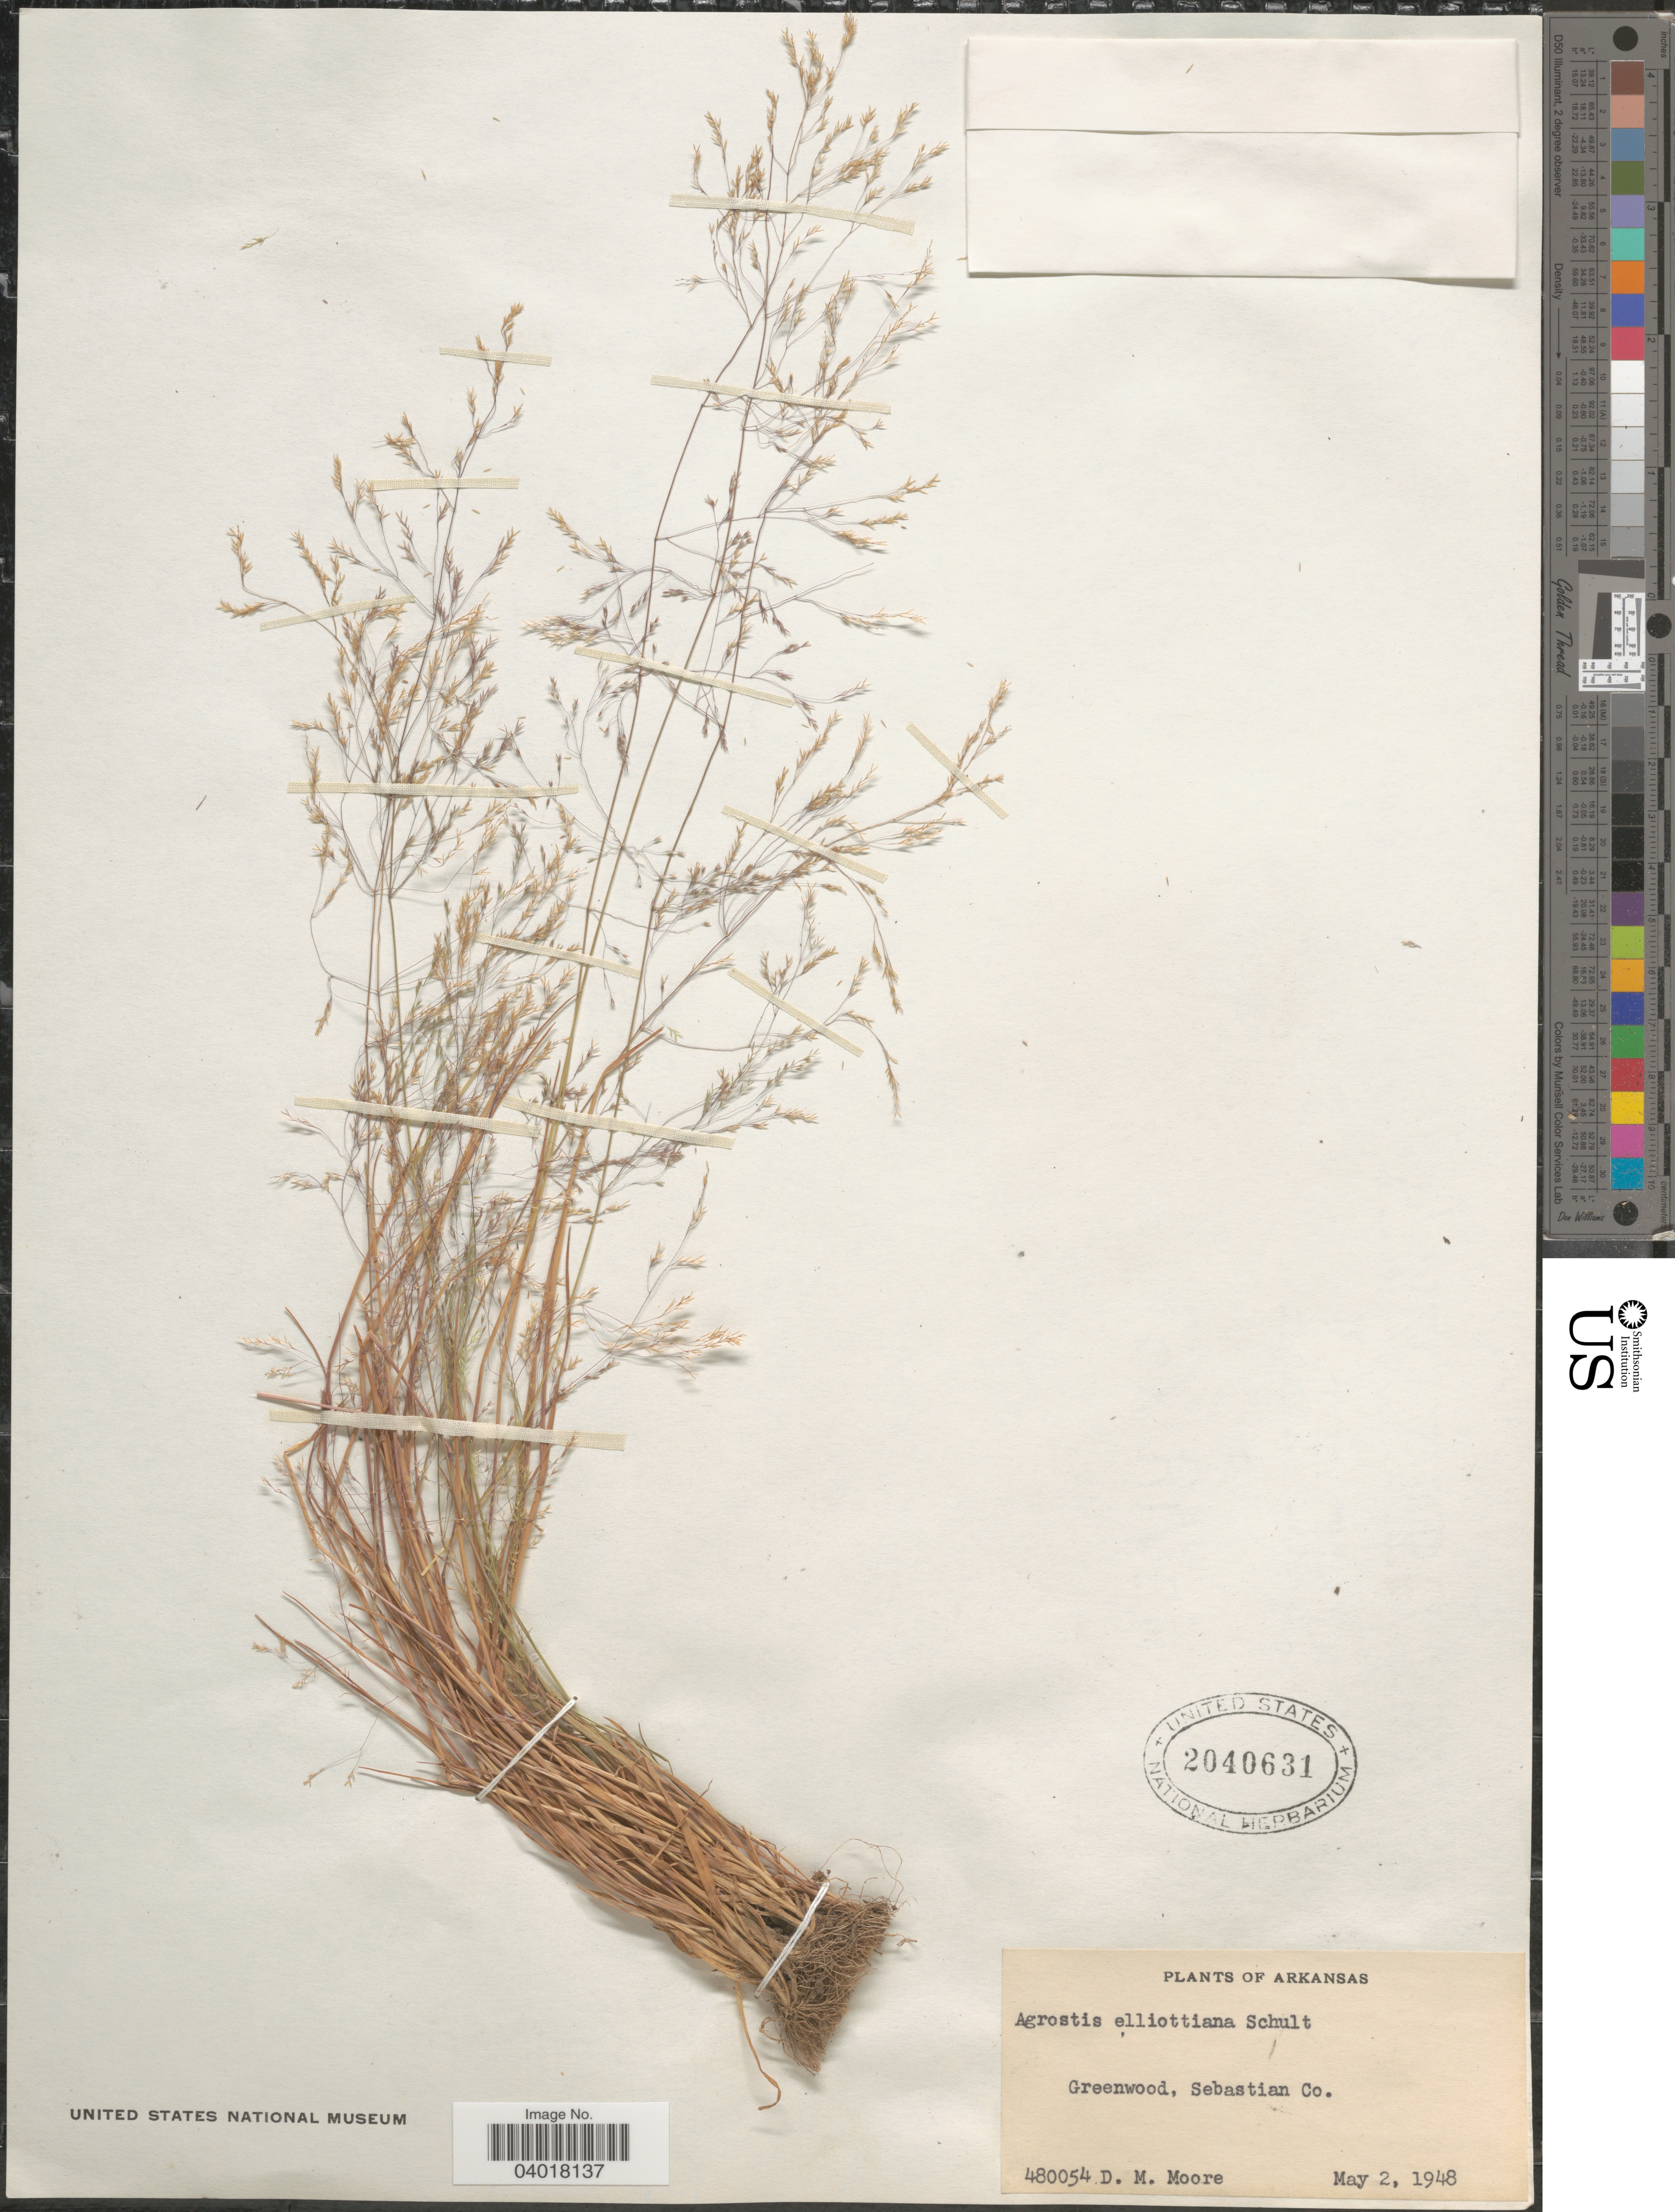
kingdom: Plantae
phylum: Tracheophyta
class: Liliopsida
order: Poales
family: Poaceae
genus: Agrostis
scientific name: Agrostis elliottiana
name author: Schult.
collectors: D. Moore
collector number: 480054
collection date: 1948-05-02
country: United States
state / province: Arkansas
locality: Greenwood, Sebastian Co.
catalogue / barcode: US 2040631